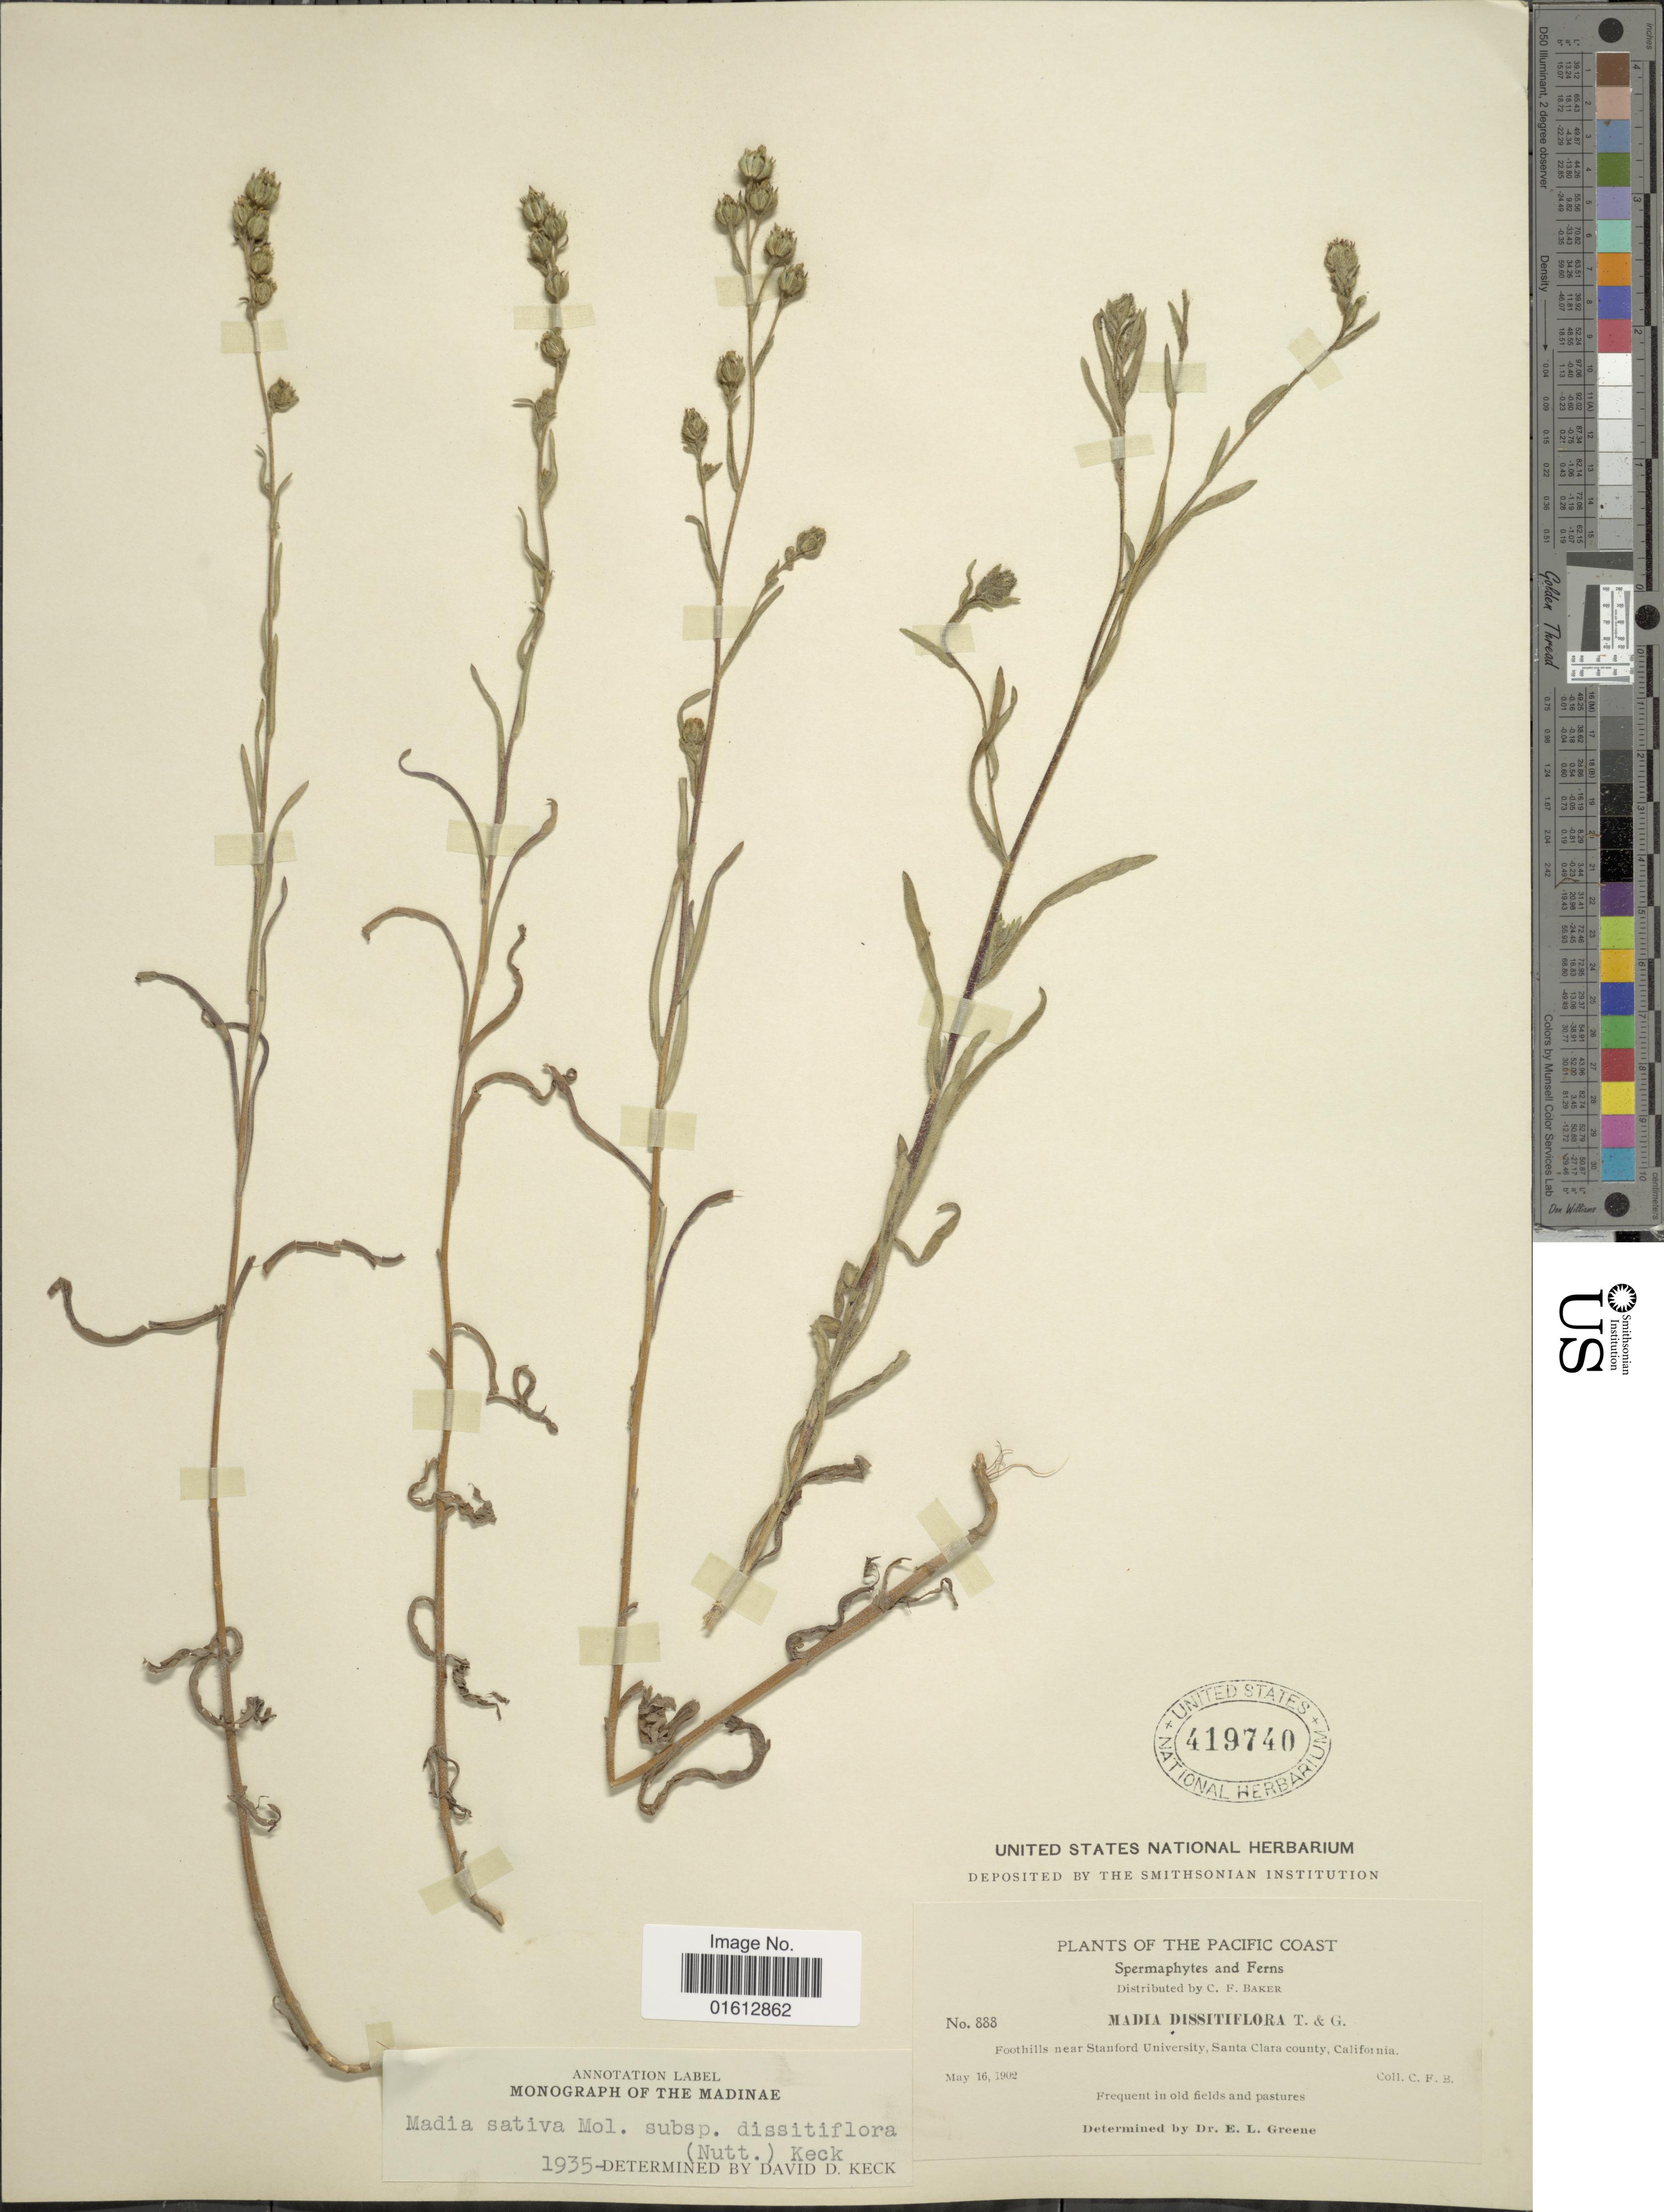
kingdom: Plantae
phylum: Tracheophyta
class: Magnoliopsida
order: Asterales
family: Asteraceae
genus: Madia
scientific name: Madia gracilis subsp. gracilis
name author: (Sm.) D.D. Keck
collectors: C. F. Baker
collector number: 888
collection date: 1902-05-16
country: United States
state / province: California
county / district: Santa Clara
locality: The Pacific Coast, Foothills near Standford University, Santa Clara county, California.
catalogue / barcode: US 419740